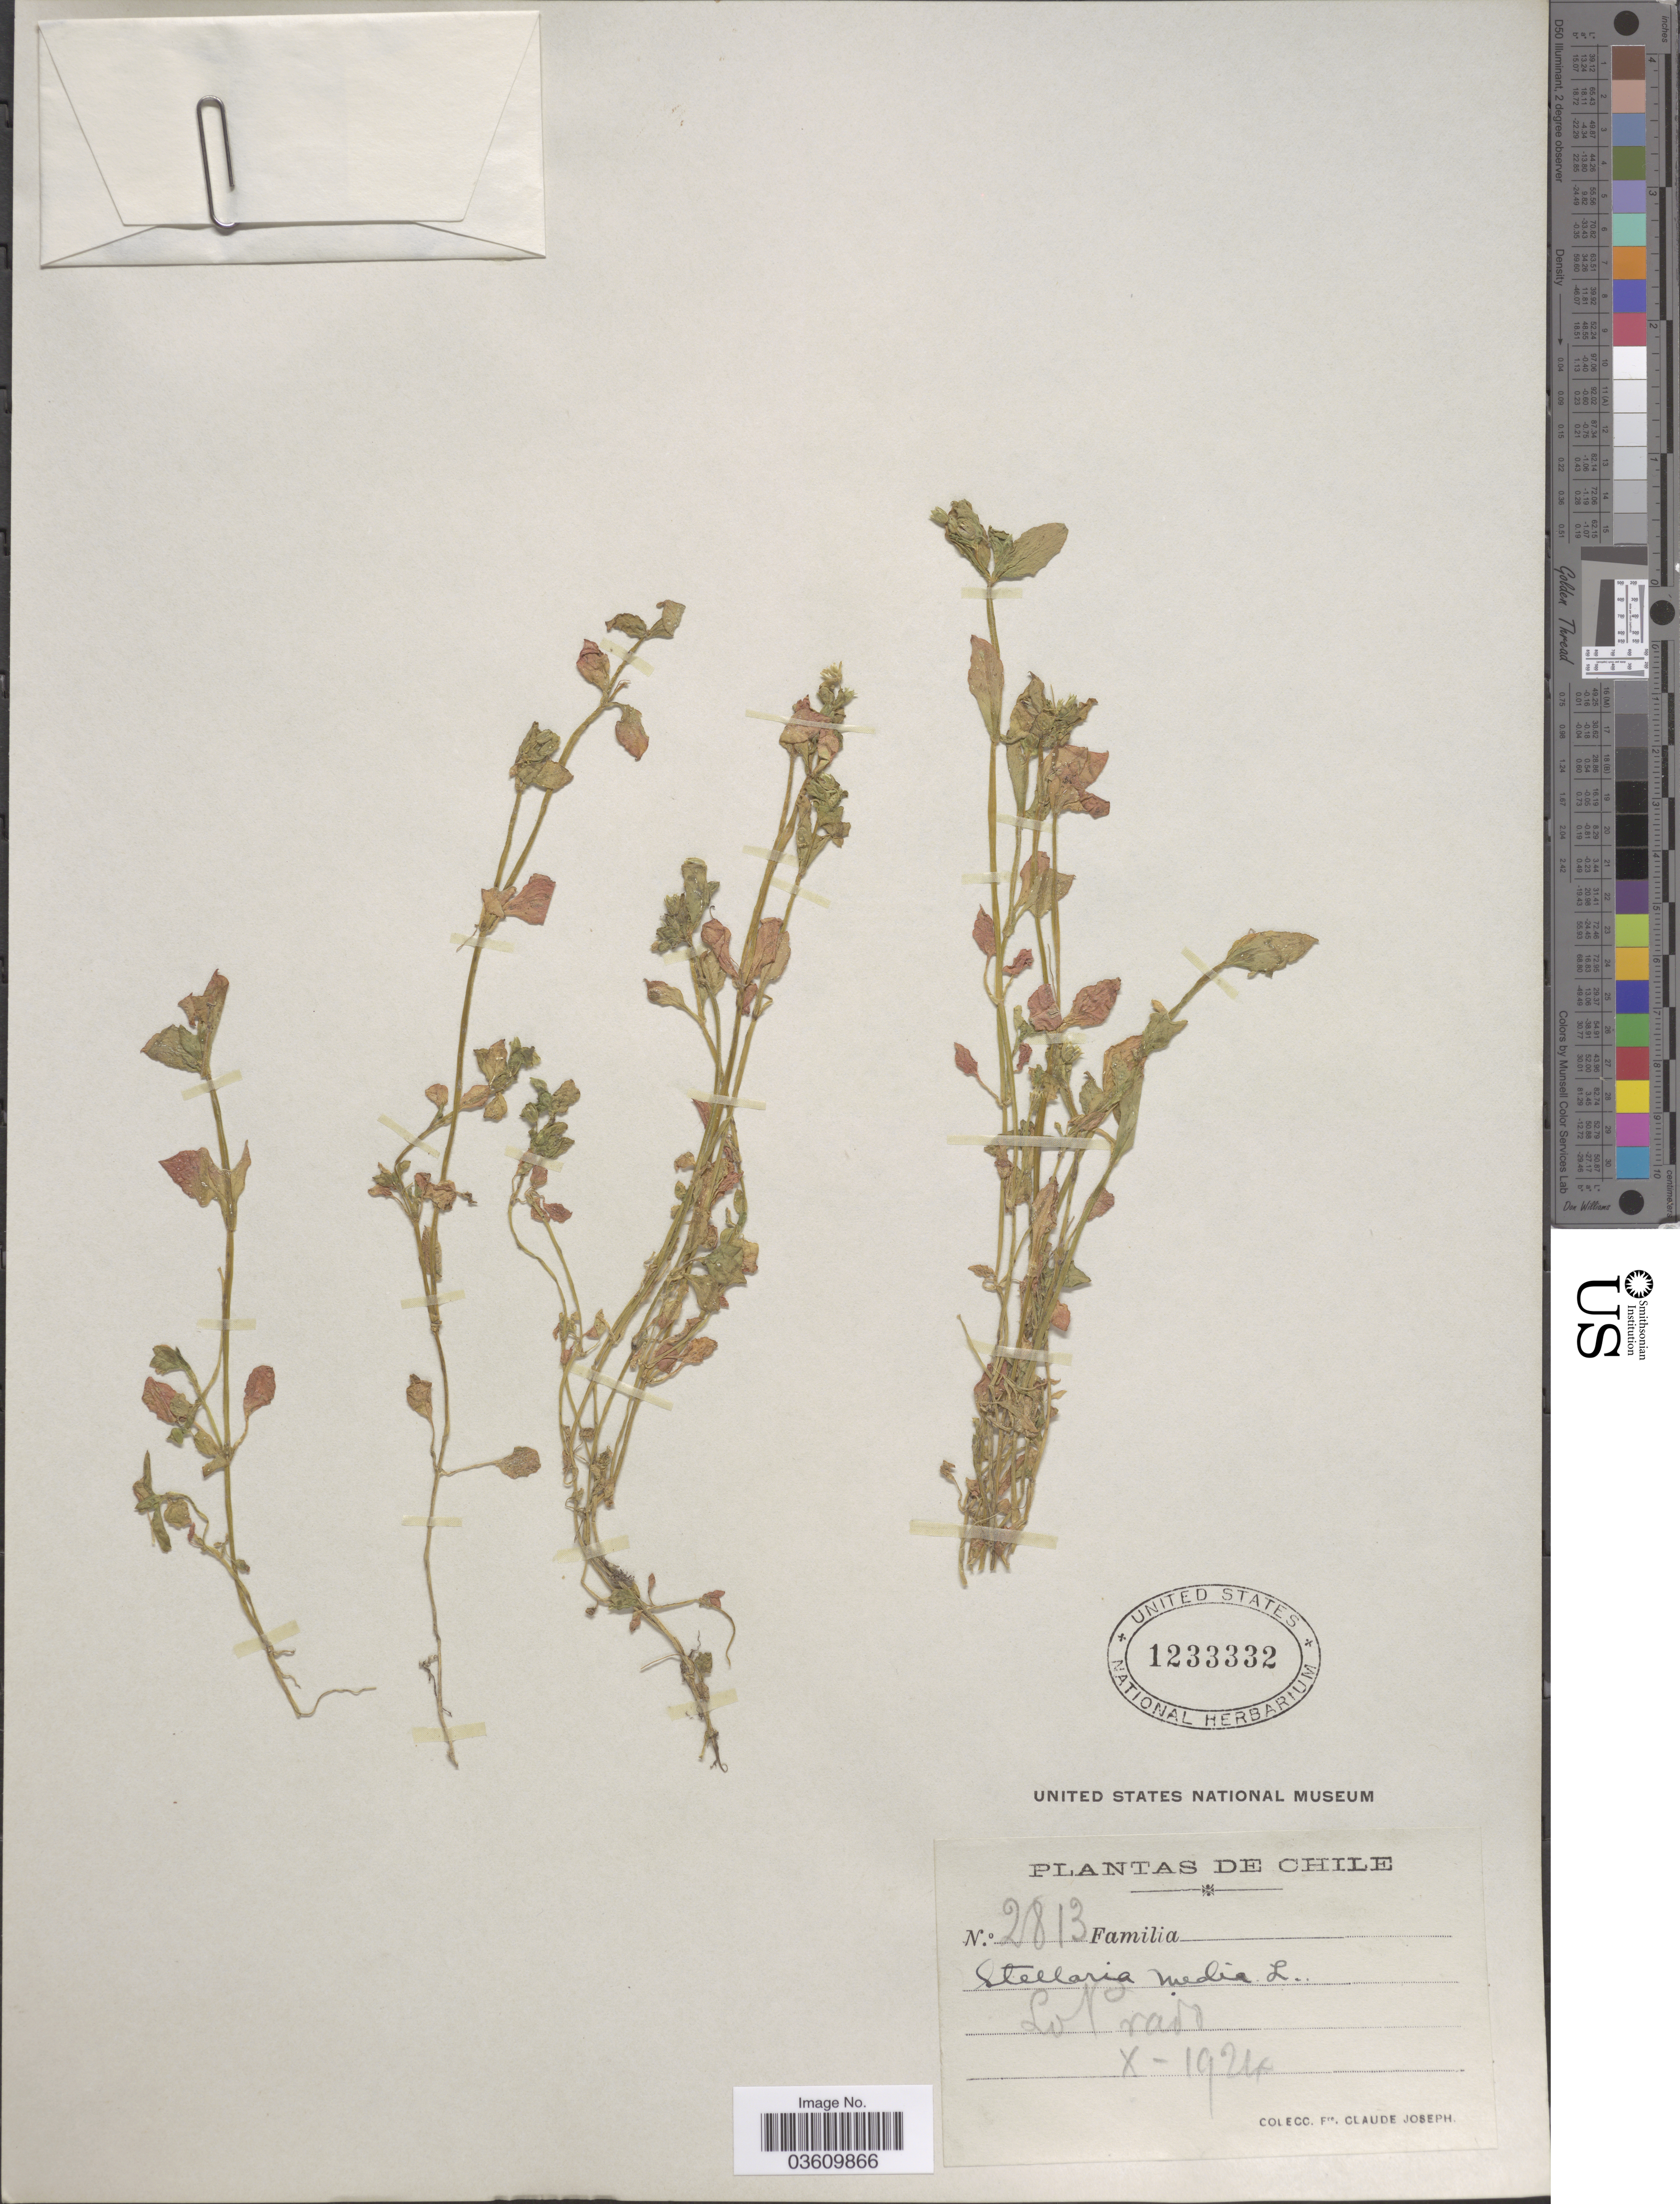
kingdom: Plantae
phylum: Tracheophyta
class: Magnoliopsida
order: Caryophyllales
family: Caryophyllaceae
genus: Stellaria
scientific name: Stellaria media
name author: (L.) Vill.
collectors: Bro. Claude-Joseph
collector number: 2813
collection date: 1924-10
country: Chile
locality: Lo Prado.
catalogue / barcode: US 1233332